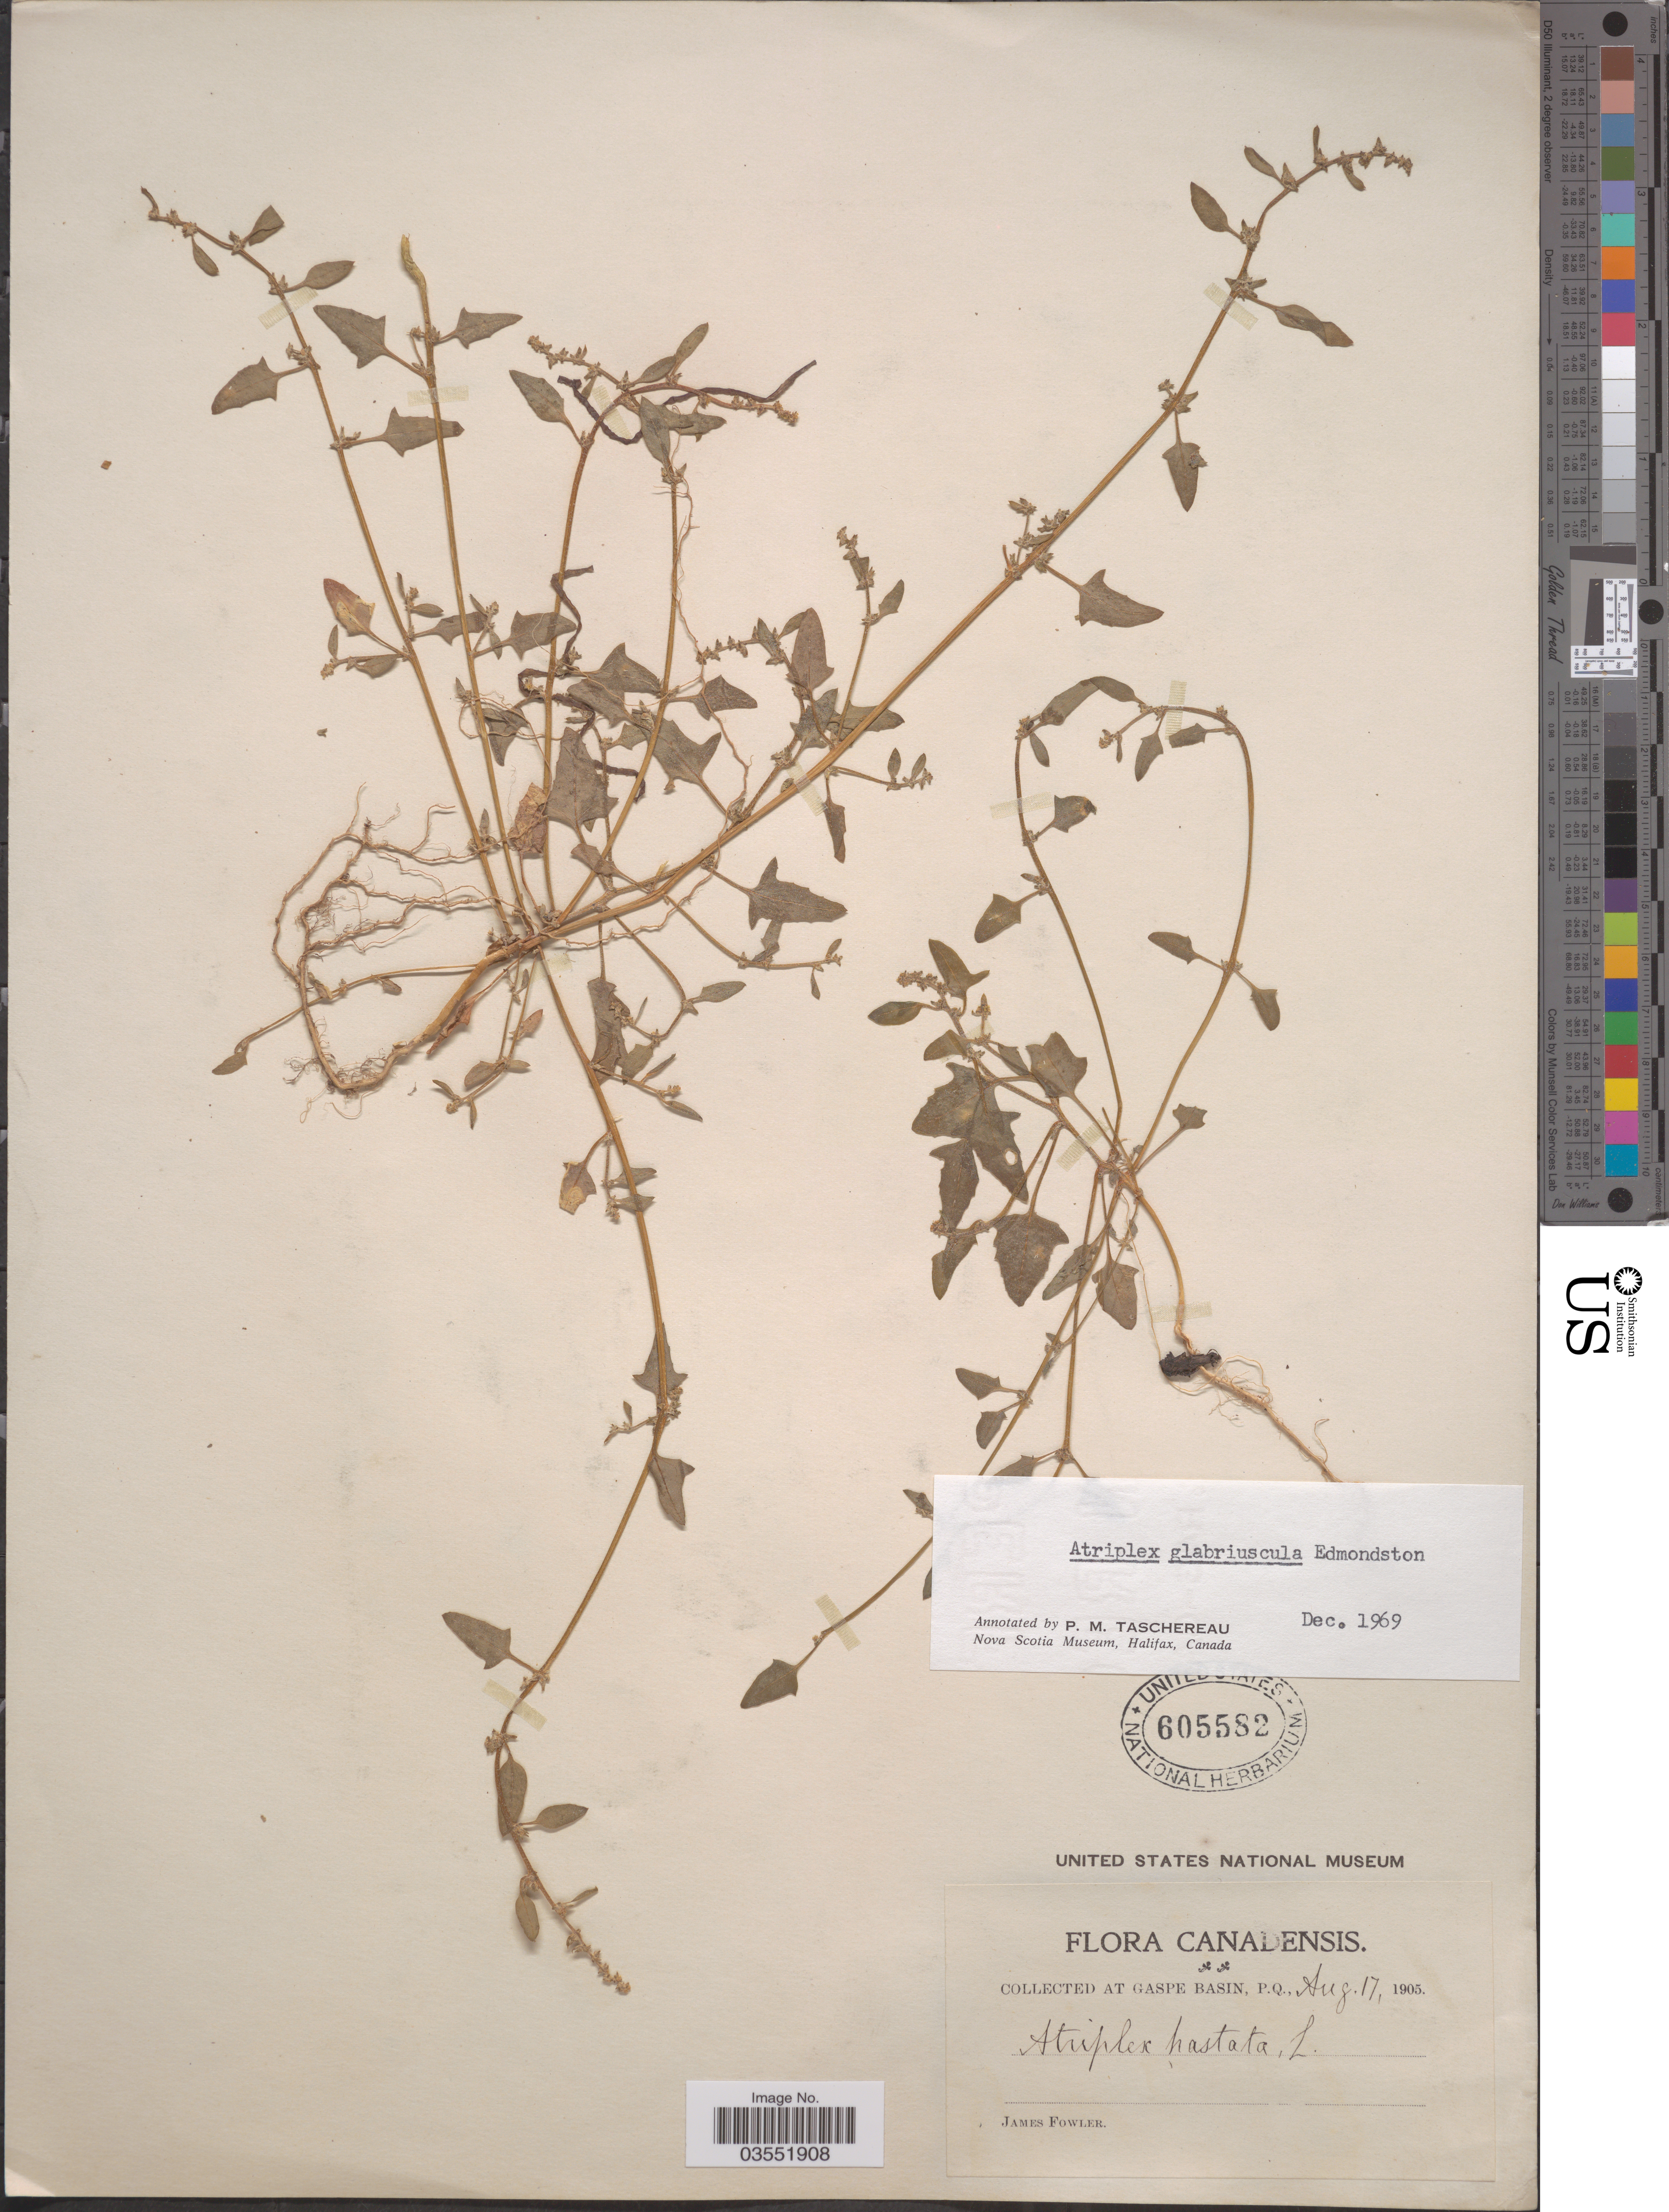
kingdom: Plantae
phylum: Tracheophyta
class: Magnoliopsida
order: Caryophyllales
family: Amaranthaceae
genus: Atriplex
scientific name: Atriplex glabriuscula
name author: Edmondston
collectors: J. P. Fowler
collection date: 1905-08-17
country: Canada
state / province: Quebec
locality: At Gaspe Basin, P.Q.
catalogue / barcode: US 605582